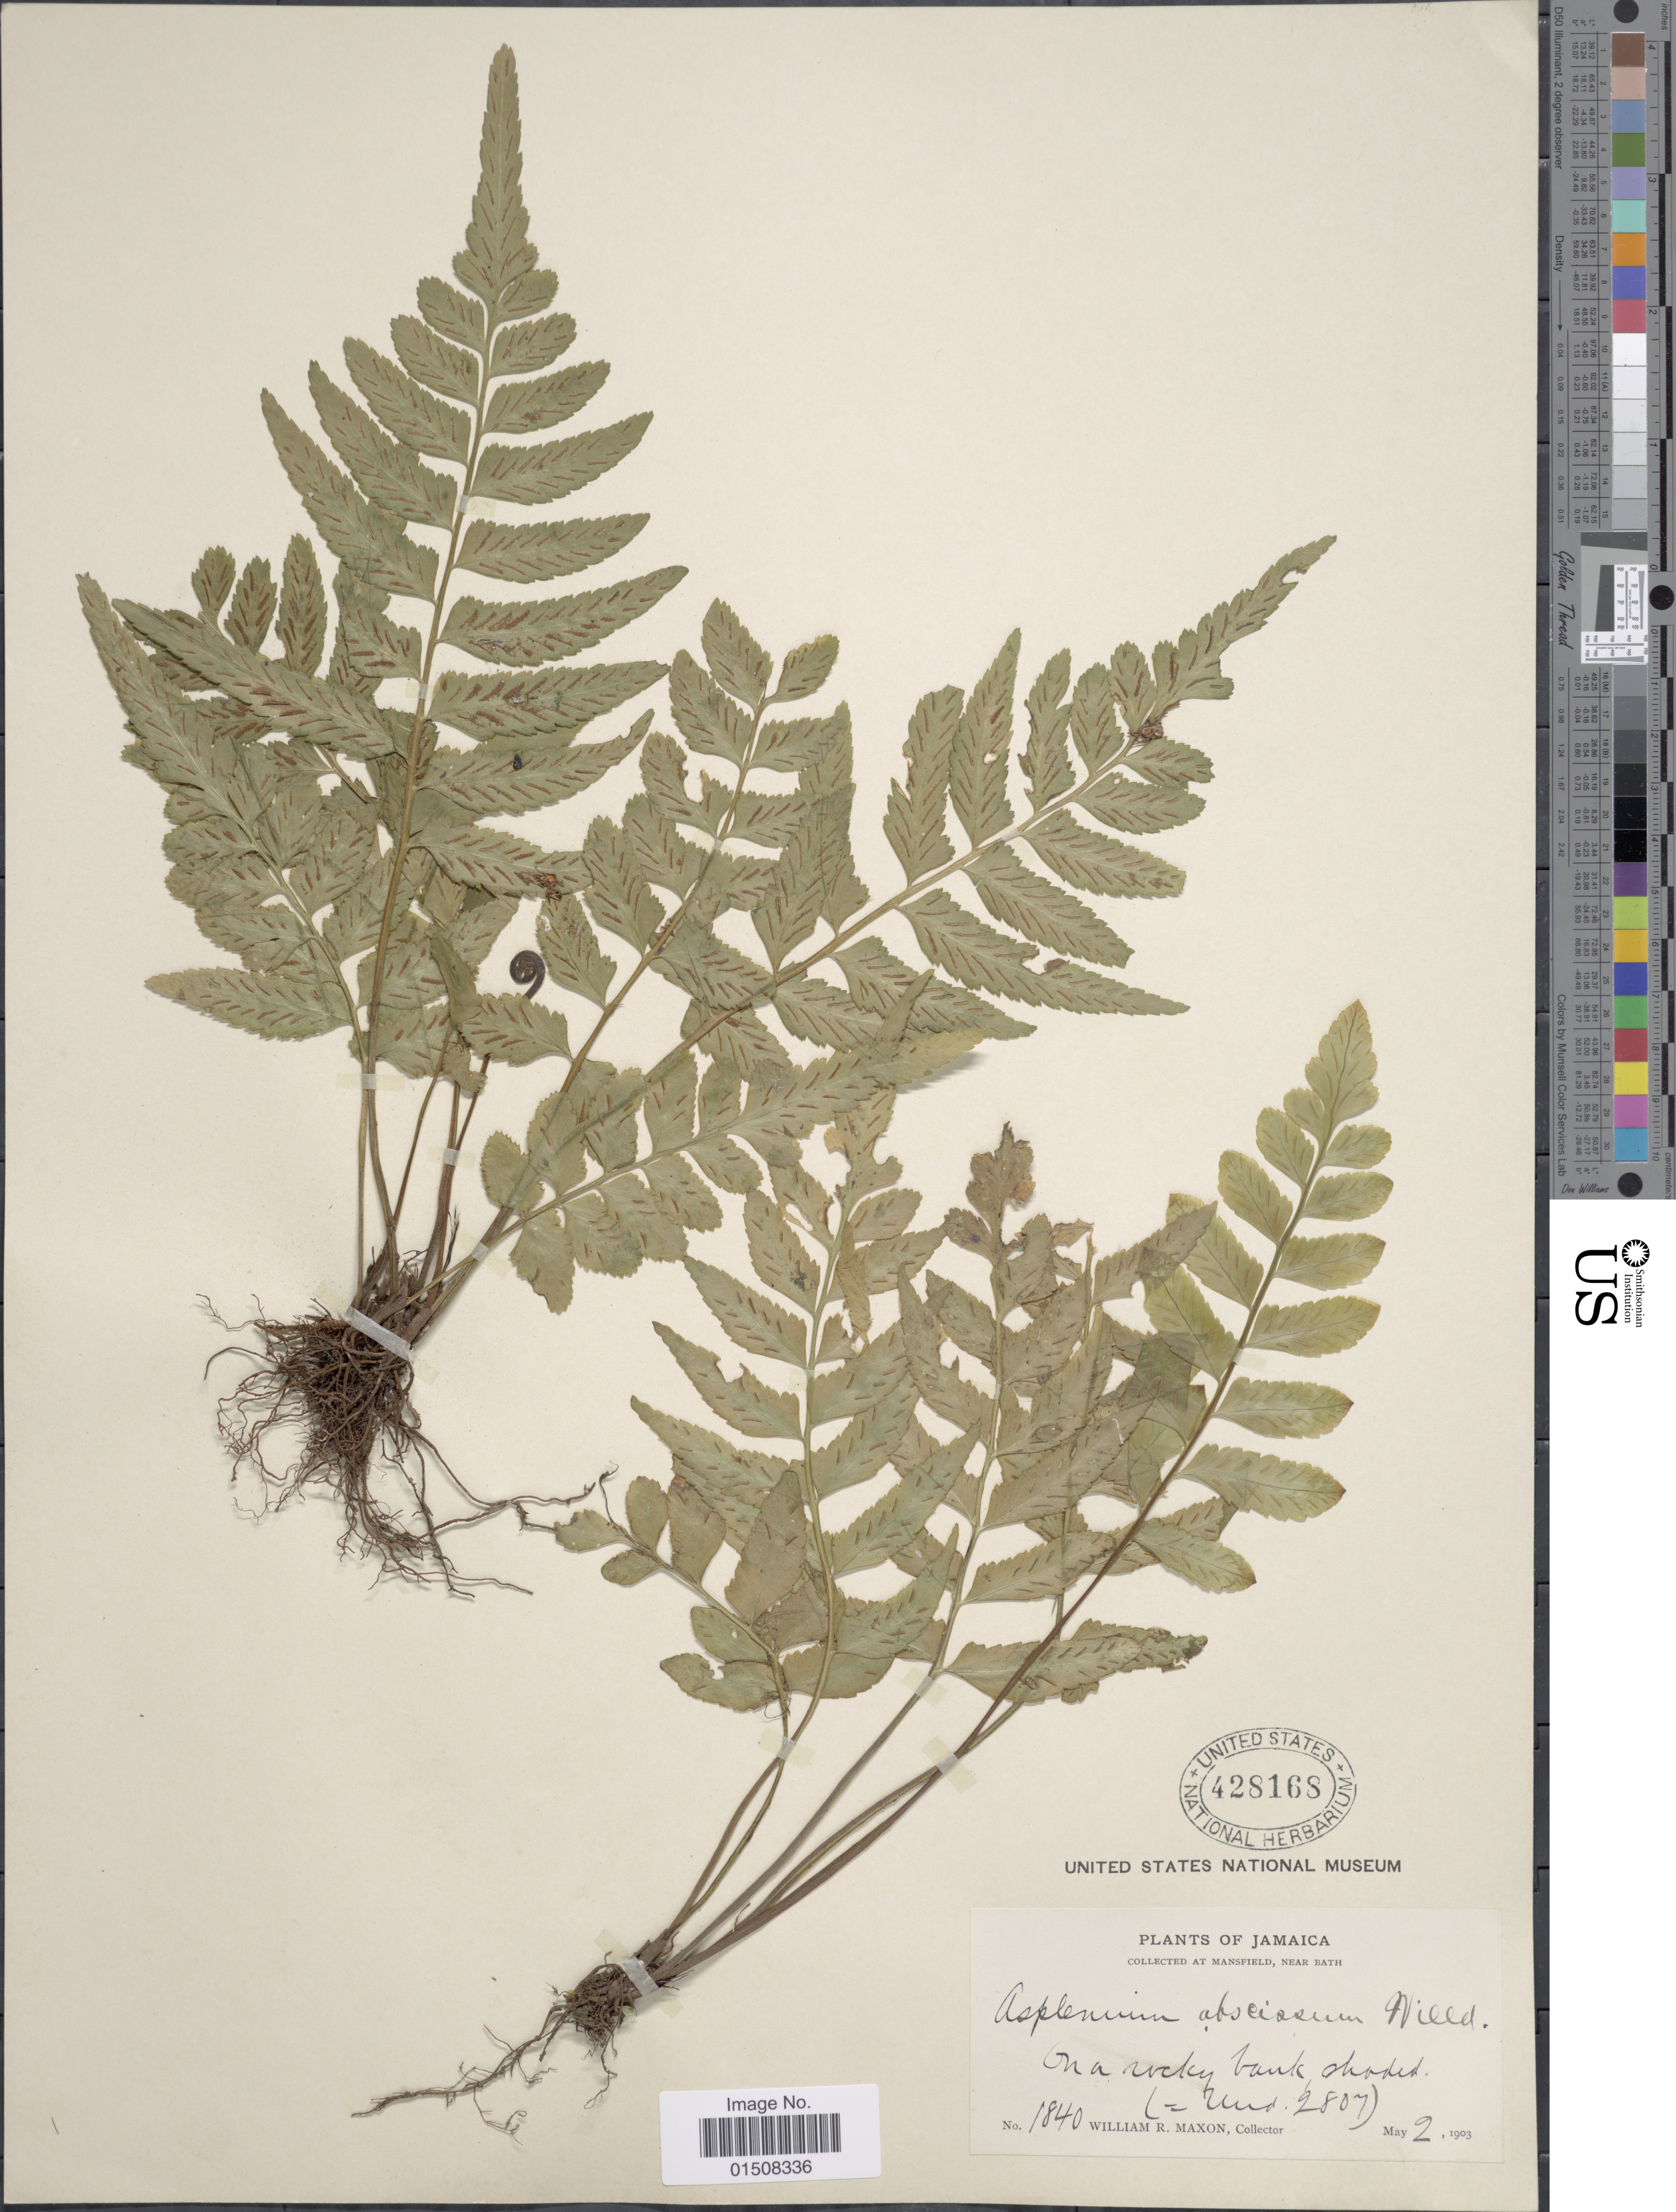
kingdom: Plantae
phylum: Tracheophyta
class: Polypodiopsida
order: Polypodiales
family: Aspleniaceae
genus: Asplenium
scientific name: Asplenium abscissum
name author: Willd.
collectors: W. R. Maxon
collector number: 1840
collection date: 1903-05-02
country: Jamaica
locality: Mansfield, near Bath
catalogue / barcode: US 428168